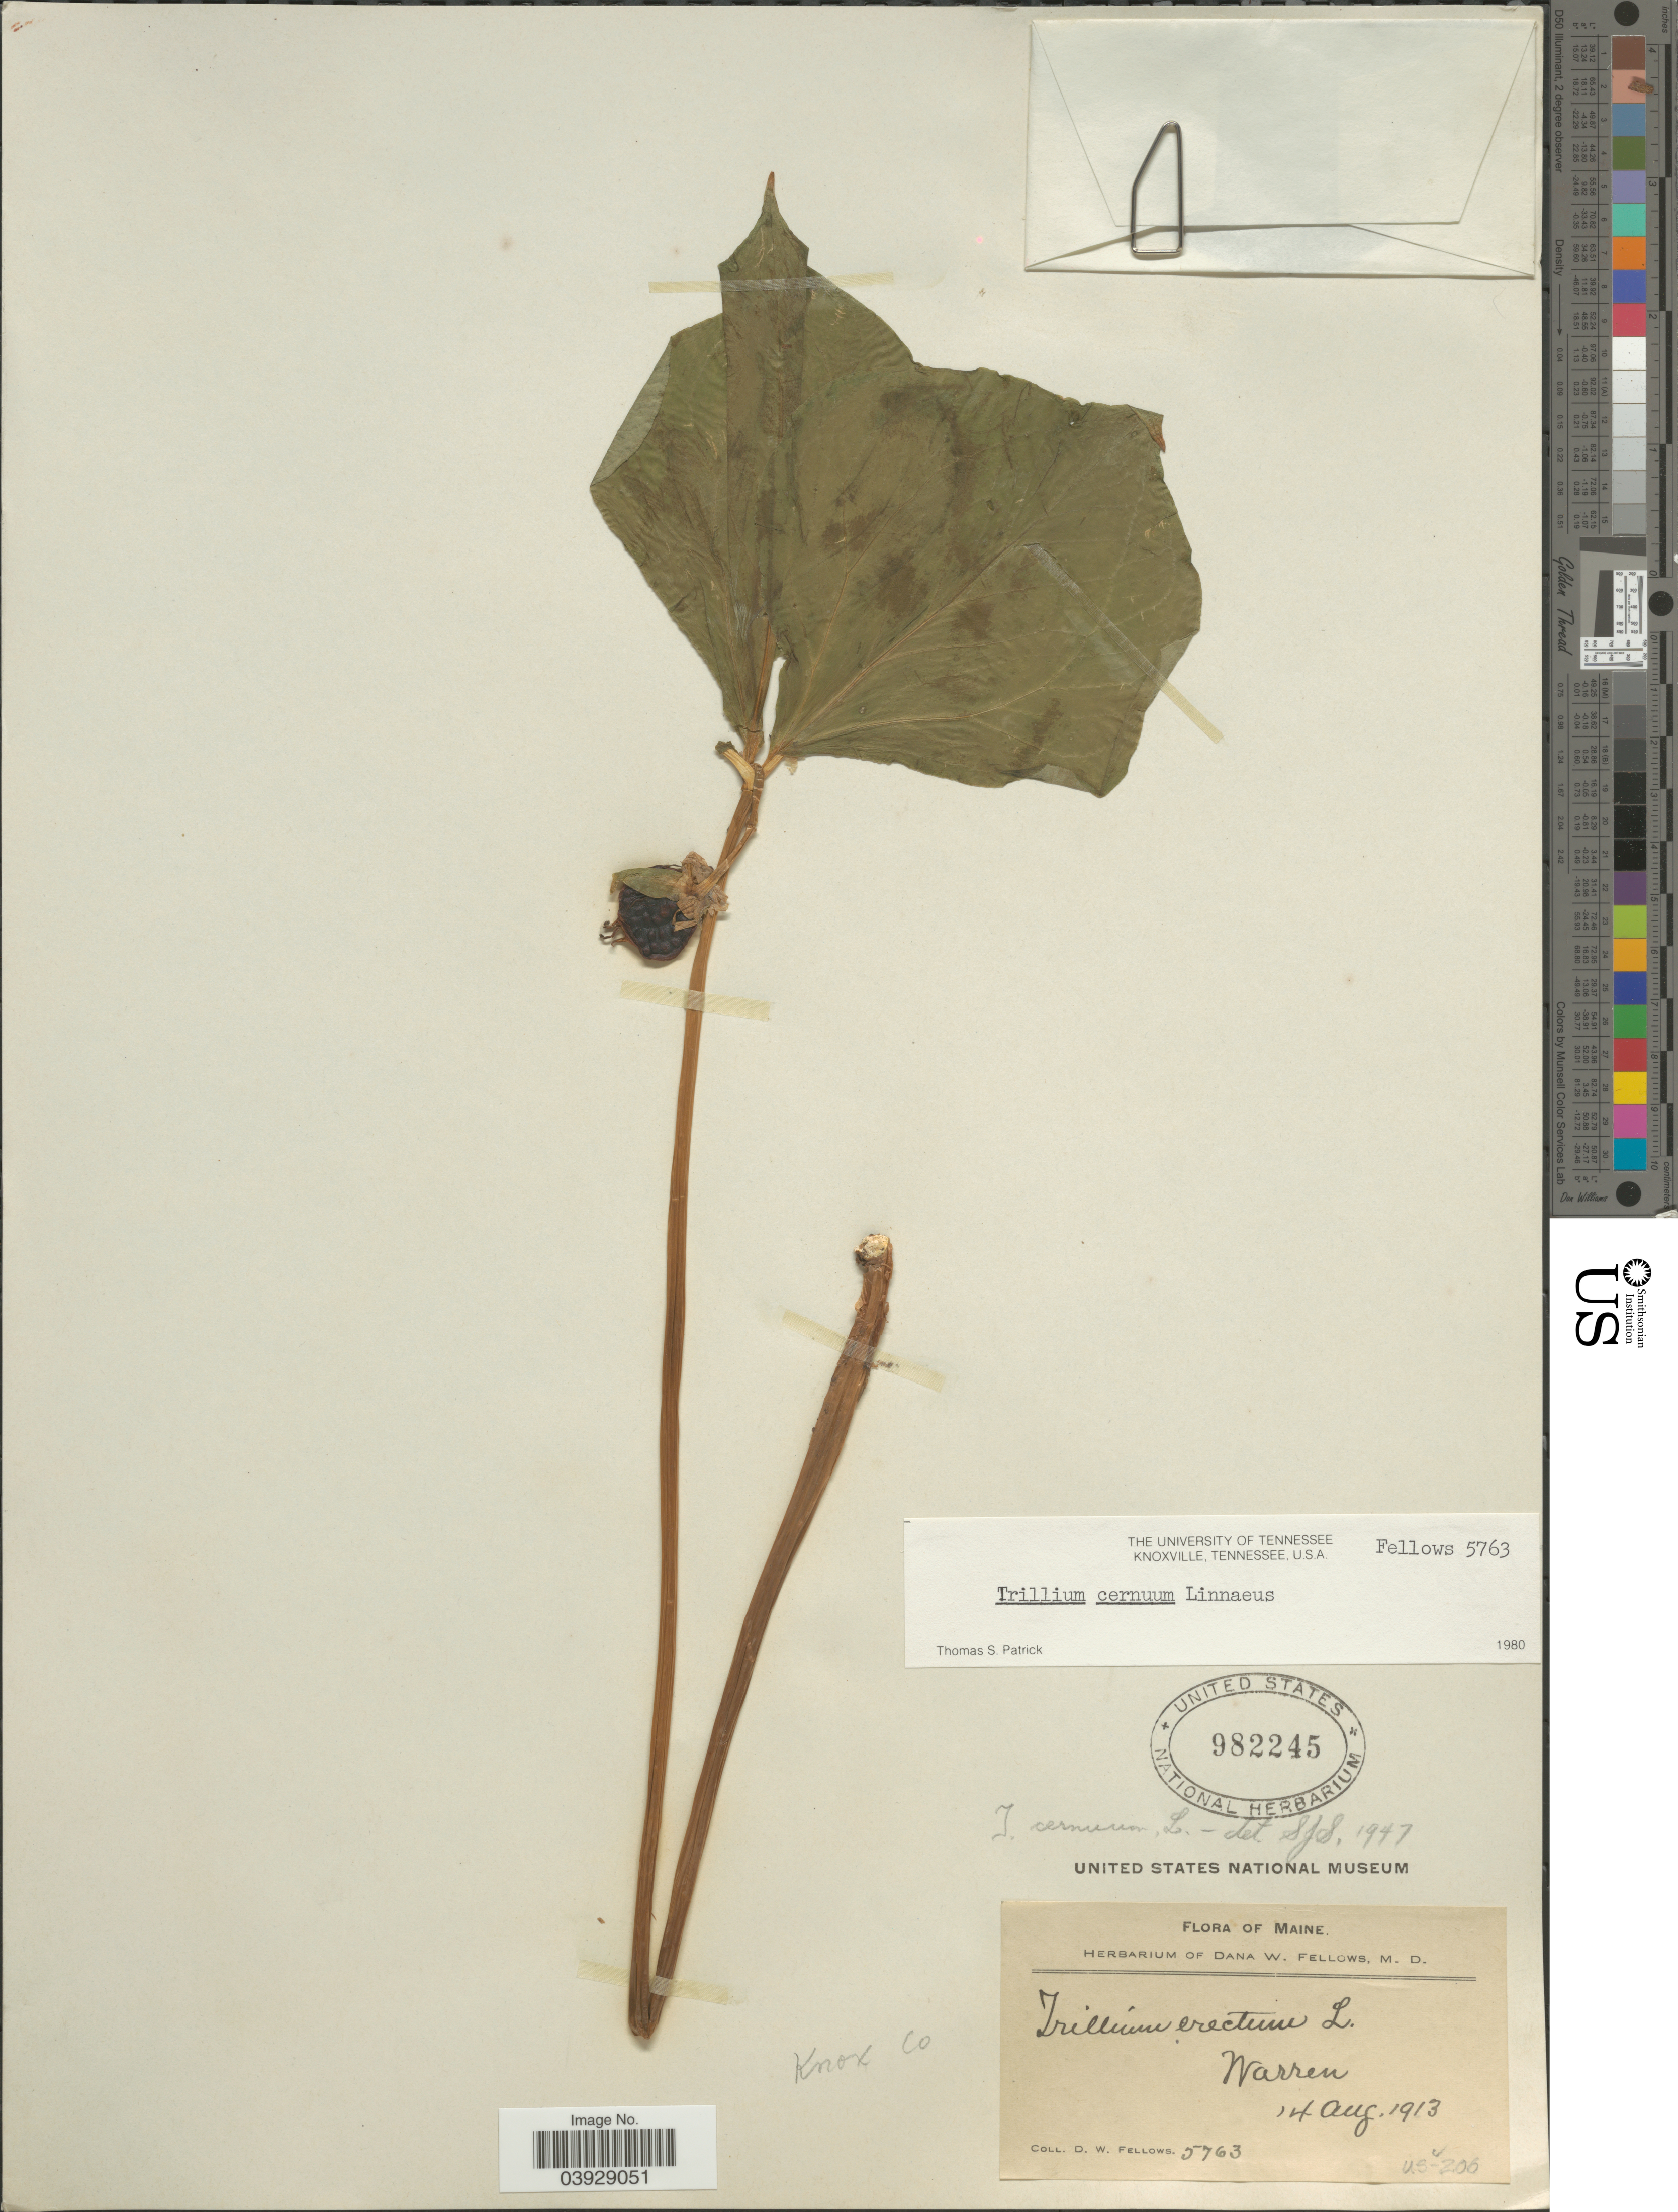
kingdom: Plantae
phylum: Tracheophyta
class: Liliopsida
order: Liliales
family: Melanthiaceae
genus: Trillium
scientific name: Trillium cernuum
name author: L.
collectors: D. W. Fellows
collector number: US-206?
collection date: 1913-08-14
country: United States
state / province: Maine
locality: Warren. Knox Co.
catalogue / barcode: US 982245